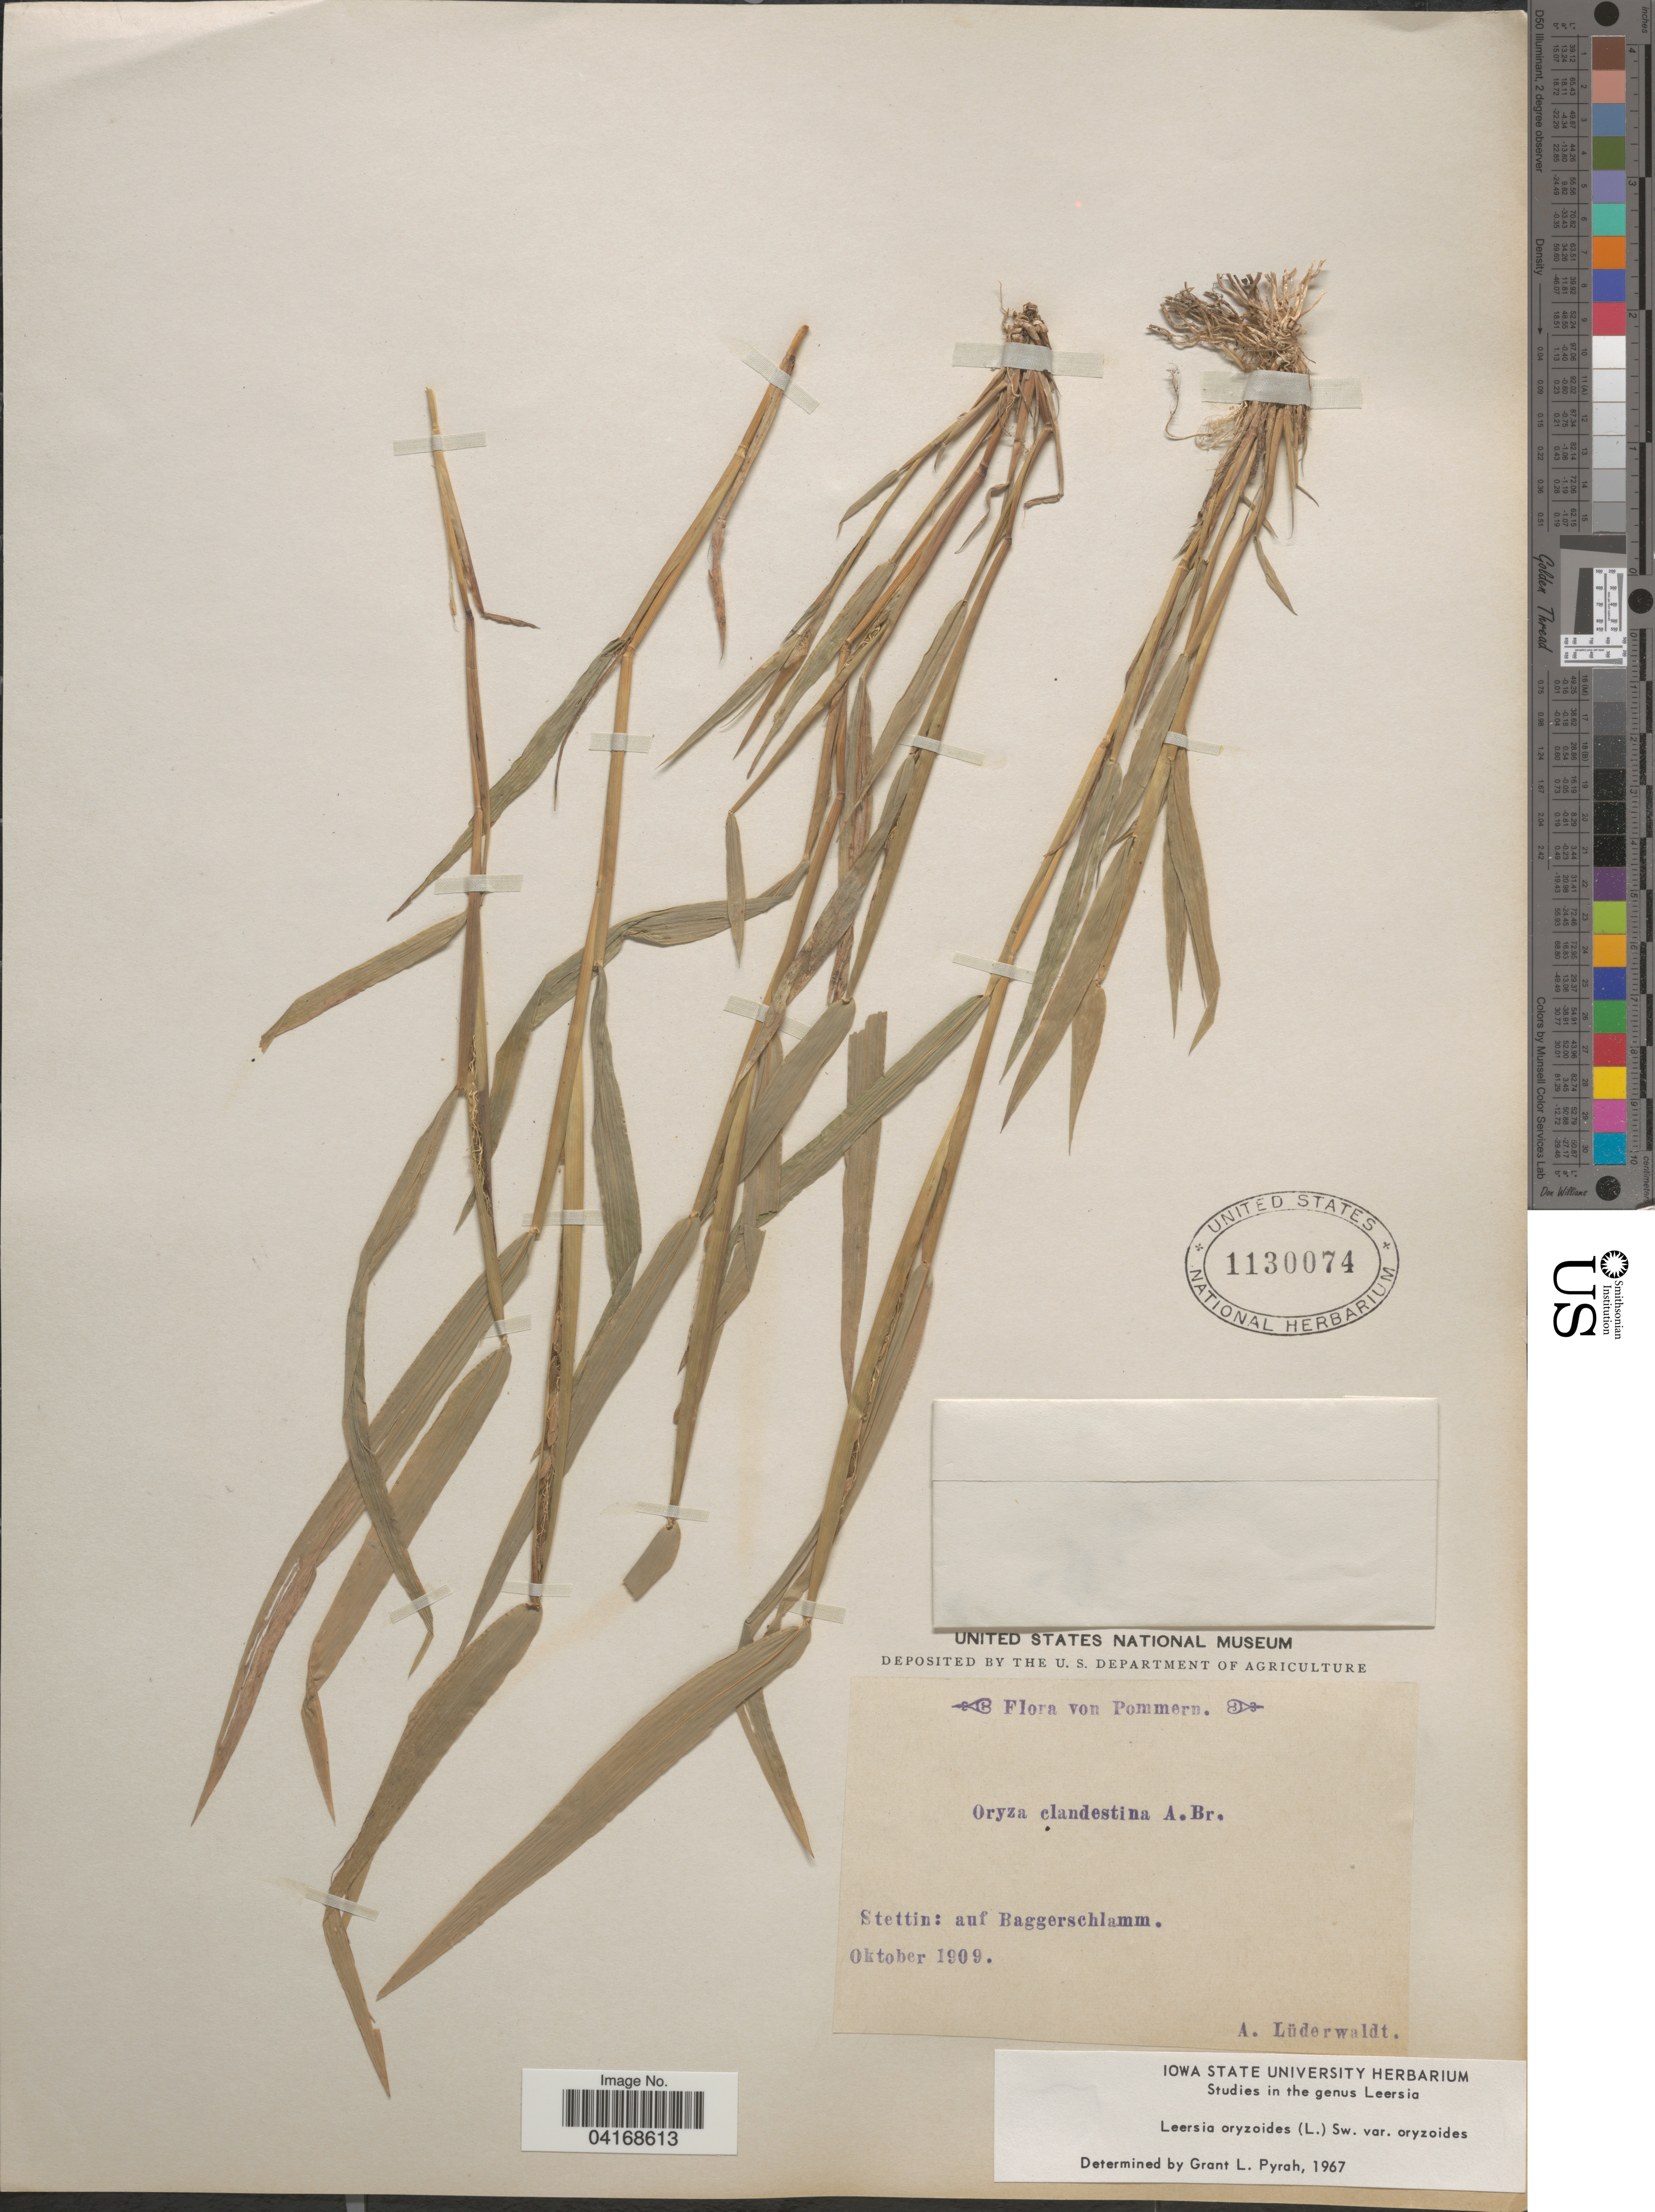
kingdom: Plantae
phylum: Tracheophyta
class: Liliopsida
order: Poales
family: Poaceae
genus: Leersia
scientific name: Leersia oryzoides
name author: (L.) Sw.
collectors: A. Lüderwaldt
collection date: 1909-10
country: Germany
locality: Pommern. Stettin: auf Baggerschlamm.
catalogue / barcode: US 1130074